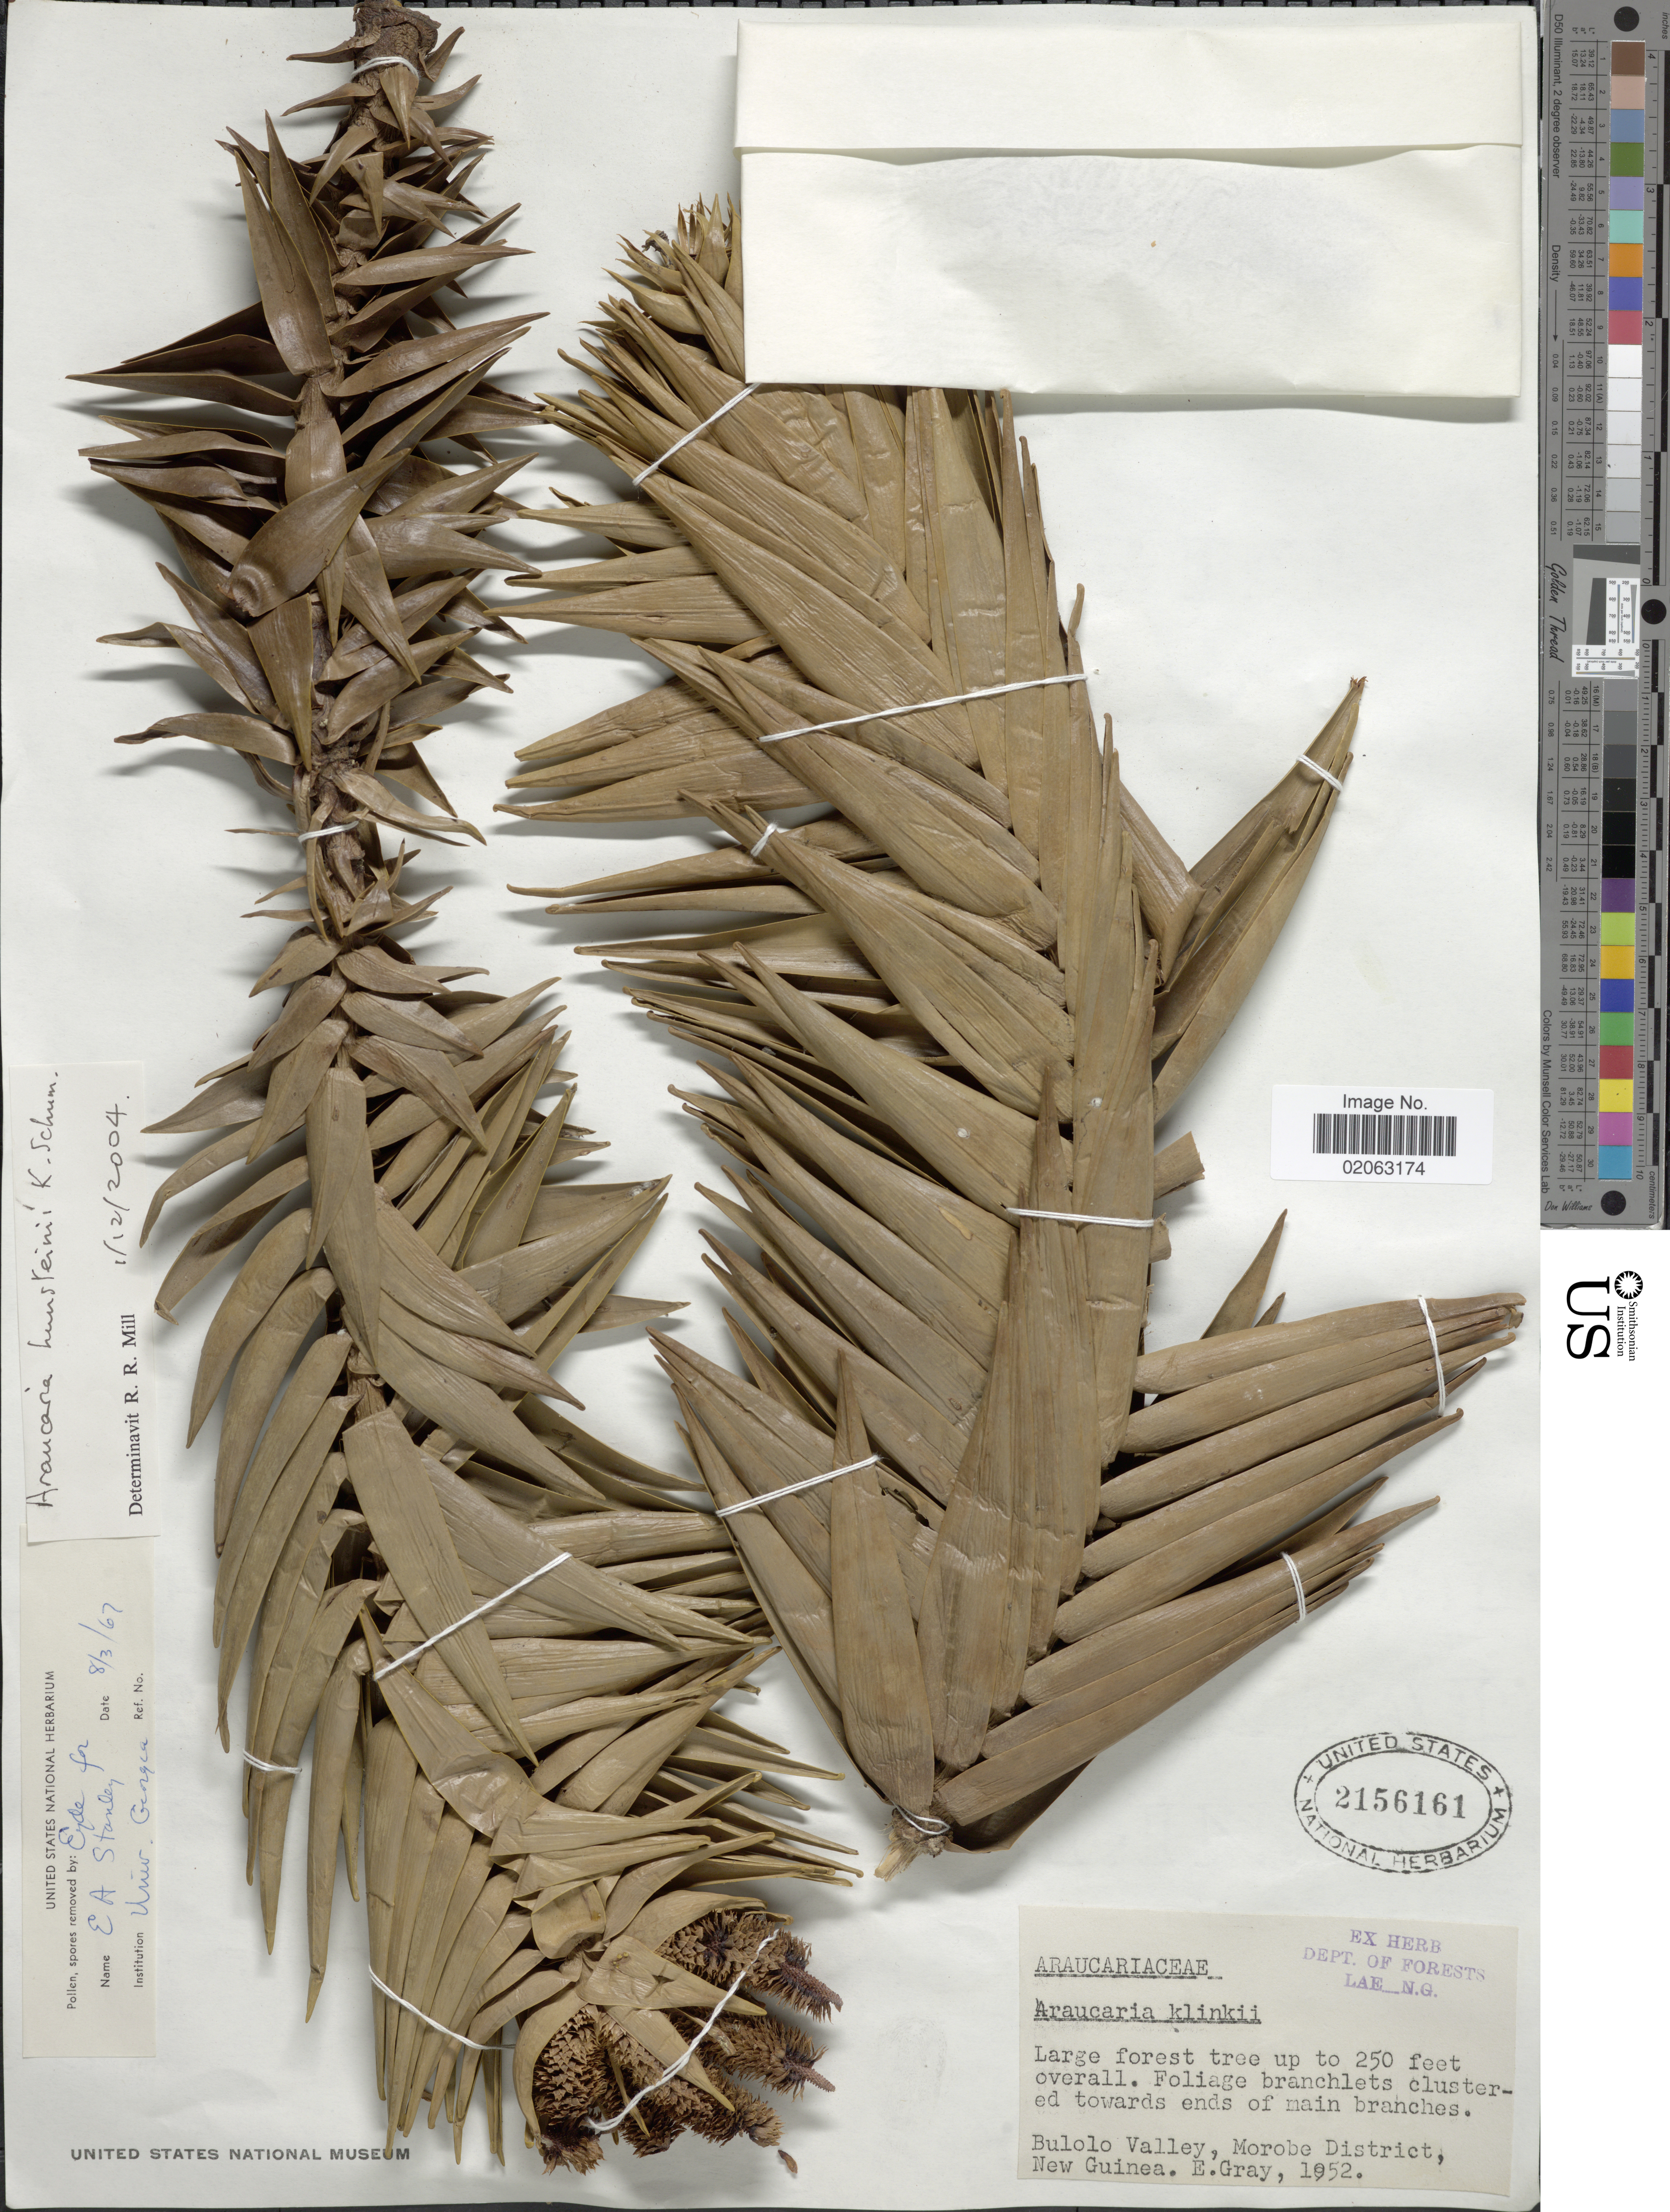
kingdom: Plantae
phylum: Tracheophyta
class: Pinopsida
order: Pinales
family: Araucariaceae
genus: Araucaria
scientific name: Araucaria hunsteinii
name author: K. Schum.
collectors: E. C. G. Gray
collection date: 1952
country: Papua New Guinea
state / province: Morobe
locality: Bulolo Valley, New Guinea.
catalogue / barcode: US 2156161